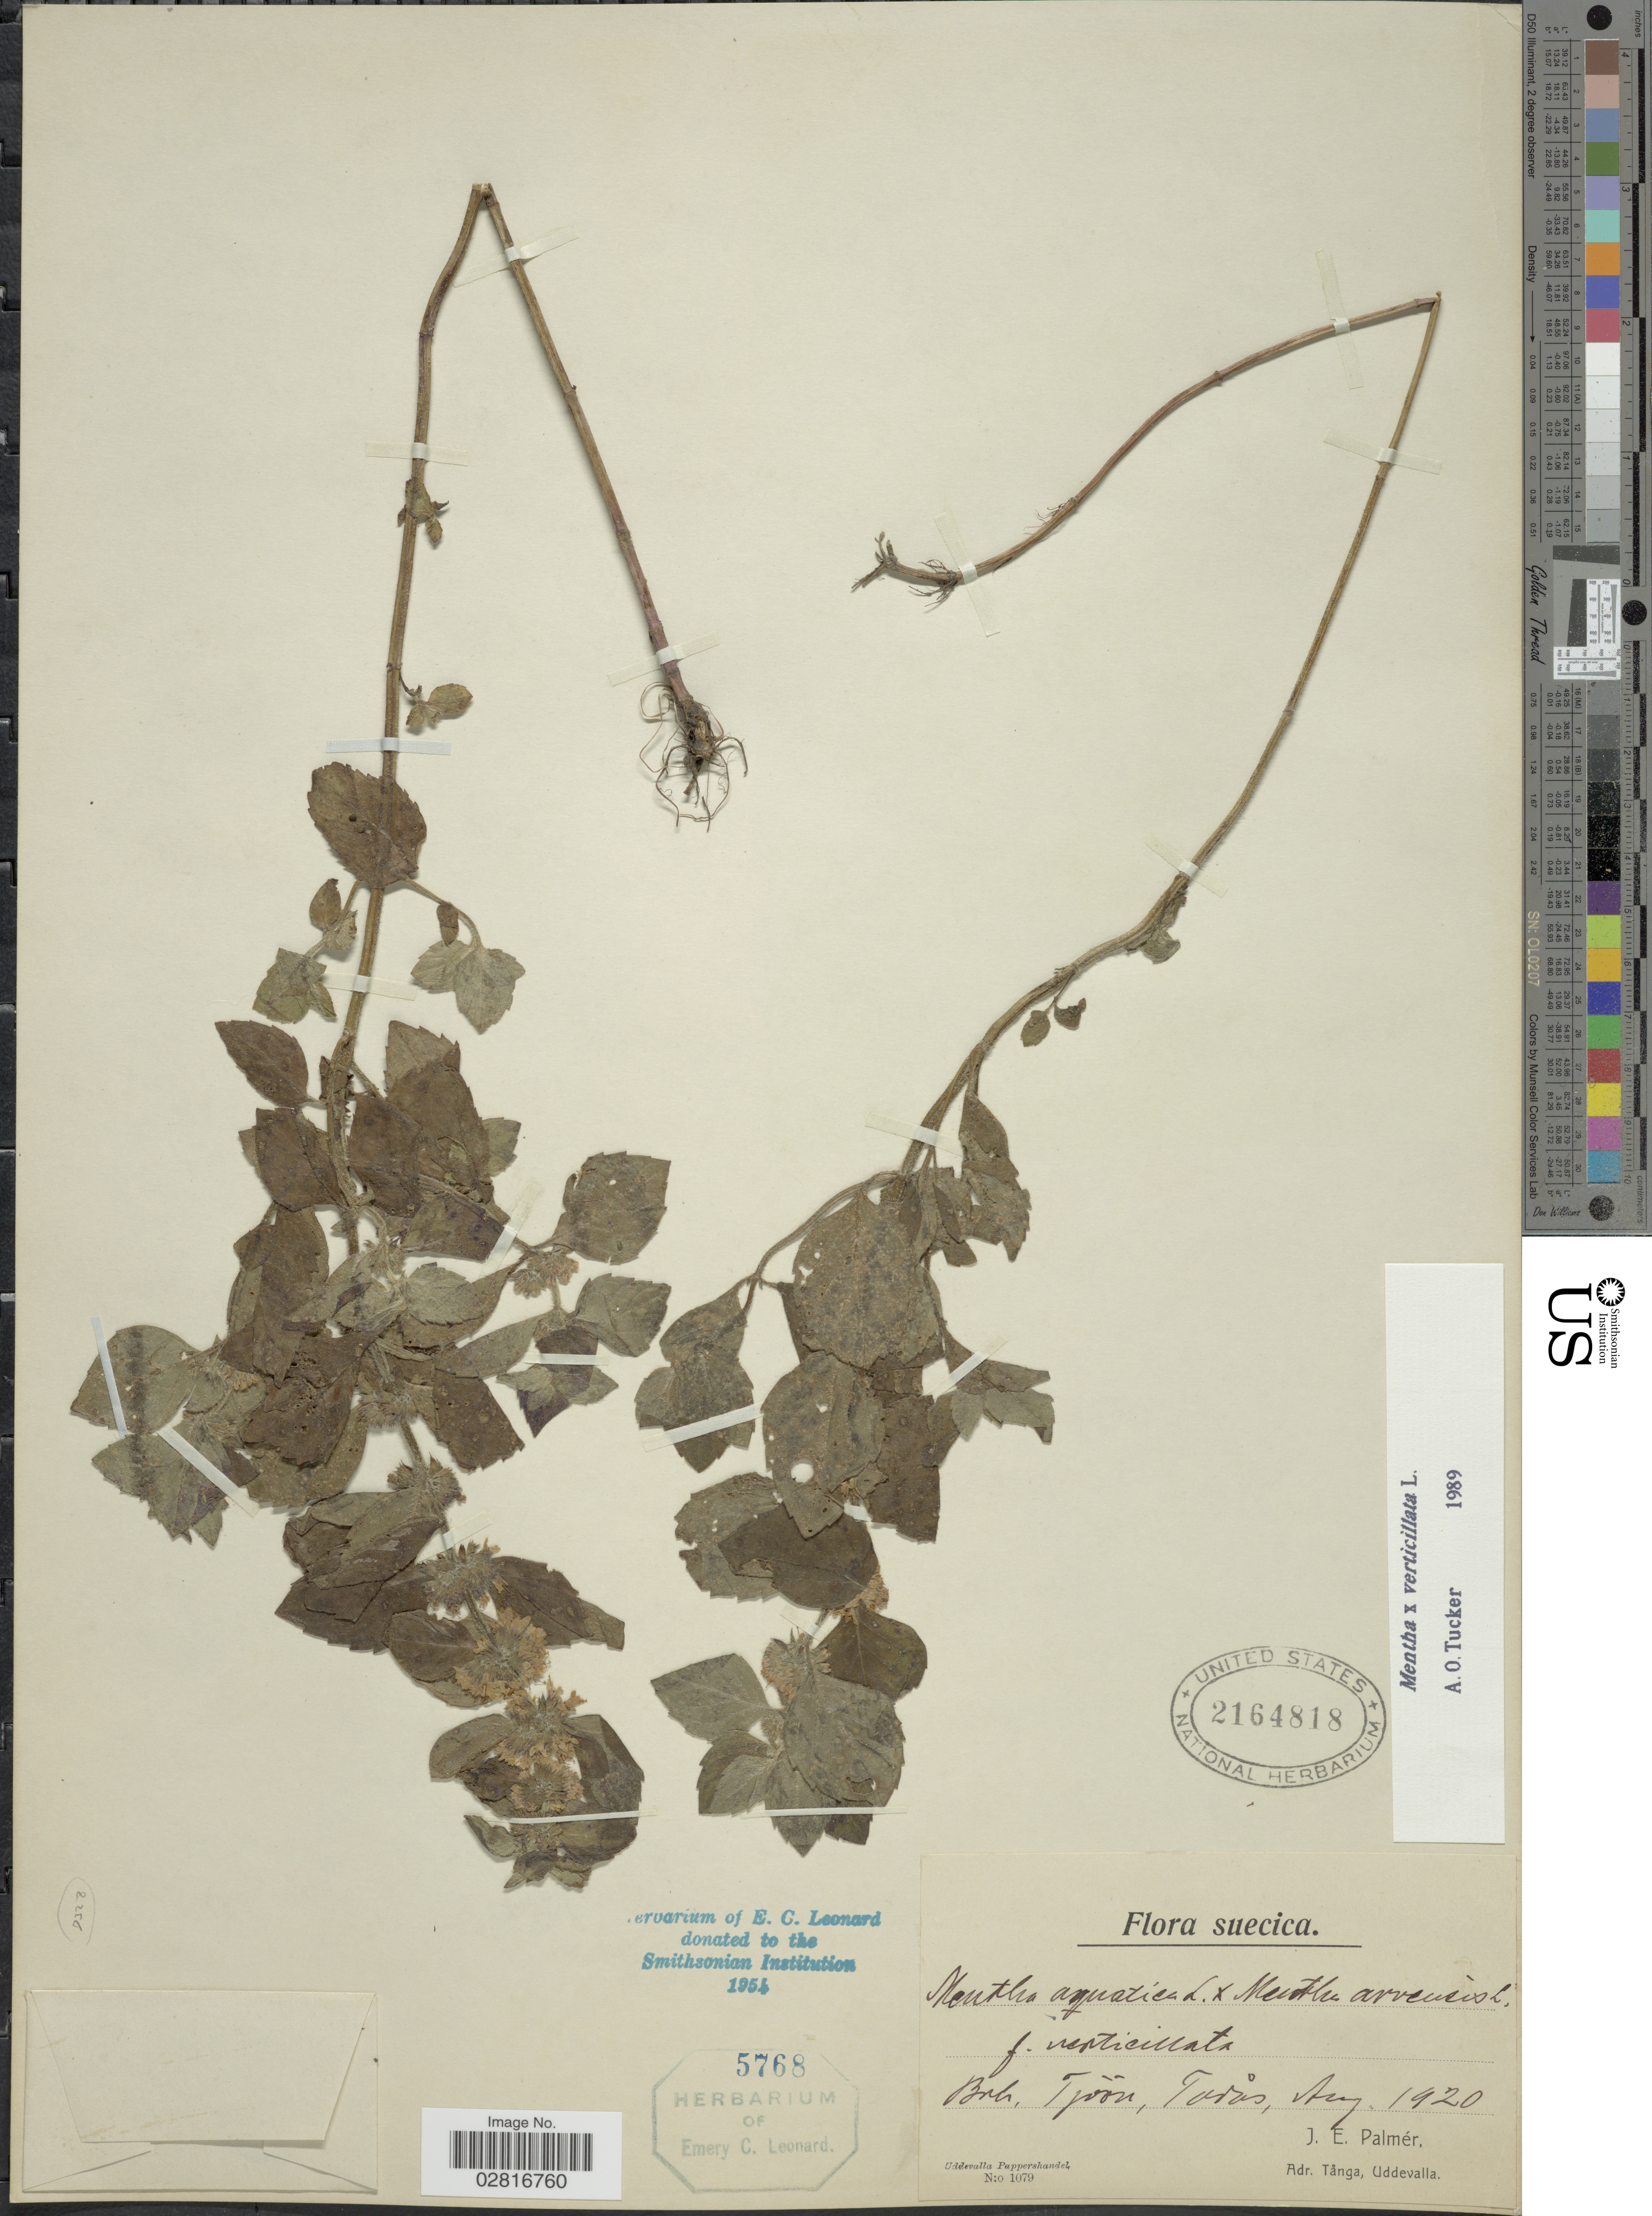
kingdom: Plantae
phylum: Tracheophyta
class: Magnoliopsida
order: Lamiales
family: Lamiaceae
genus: Mentha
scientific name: Mentha x verticillata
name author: L.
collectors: J. E. Palmér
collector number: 1079?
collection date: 1920-08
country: Sweden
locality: Suecica, Boh, Tjörn, Torsås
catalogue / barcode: US 2164818